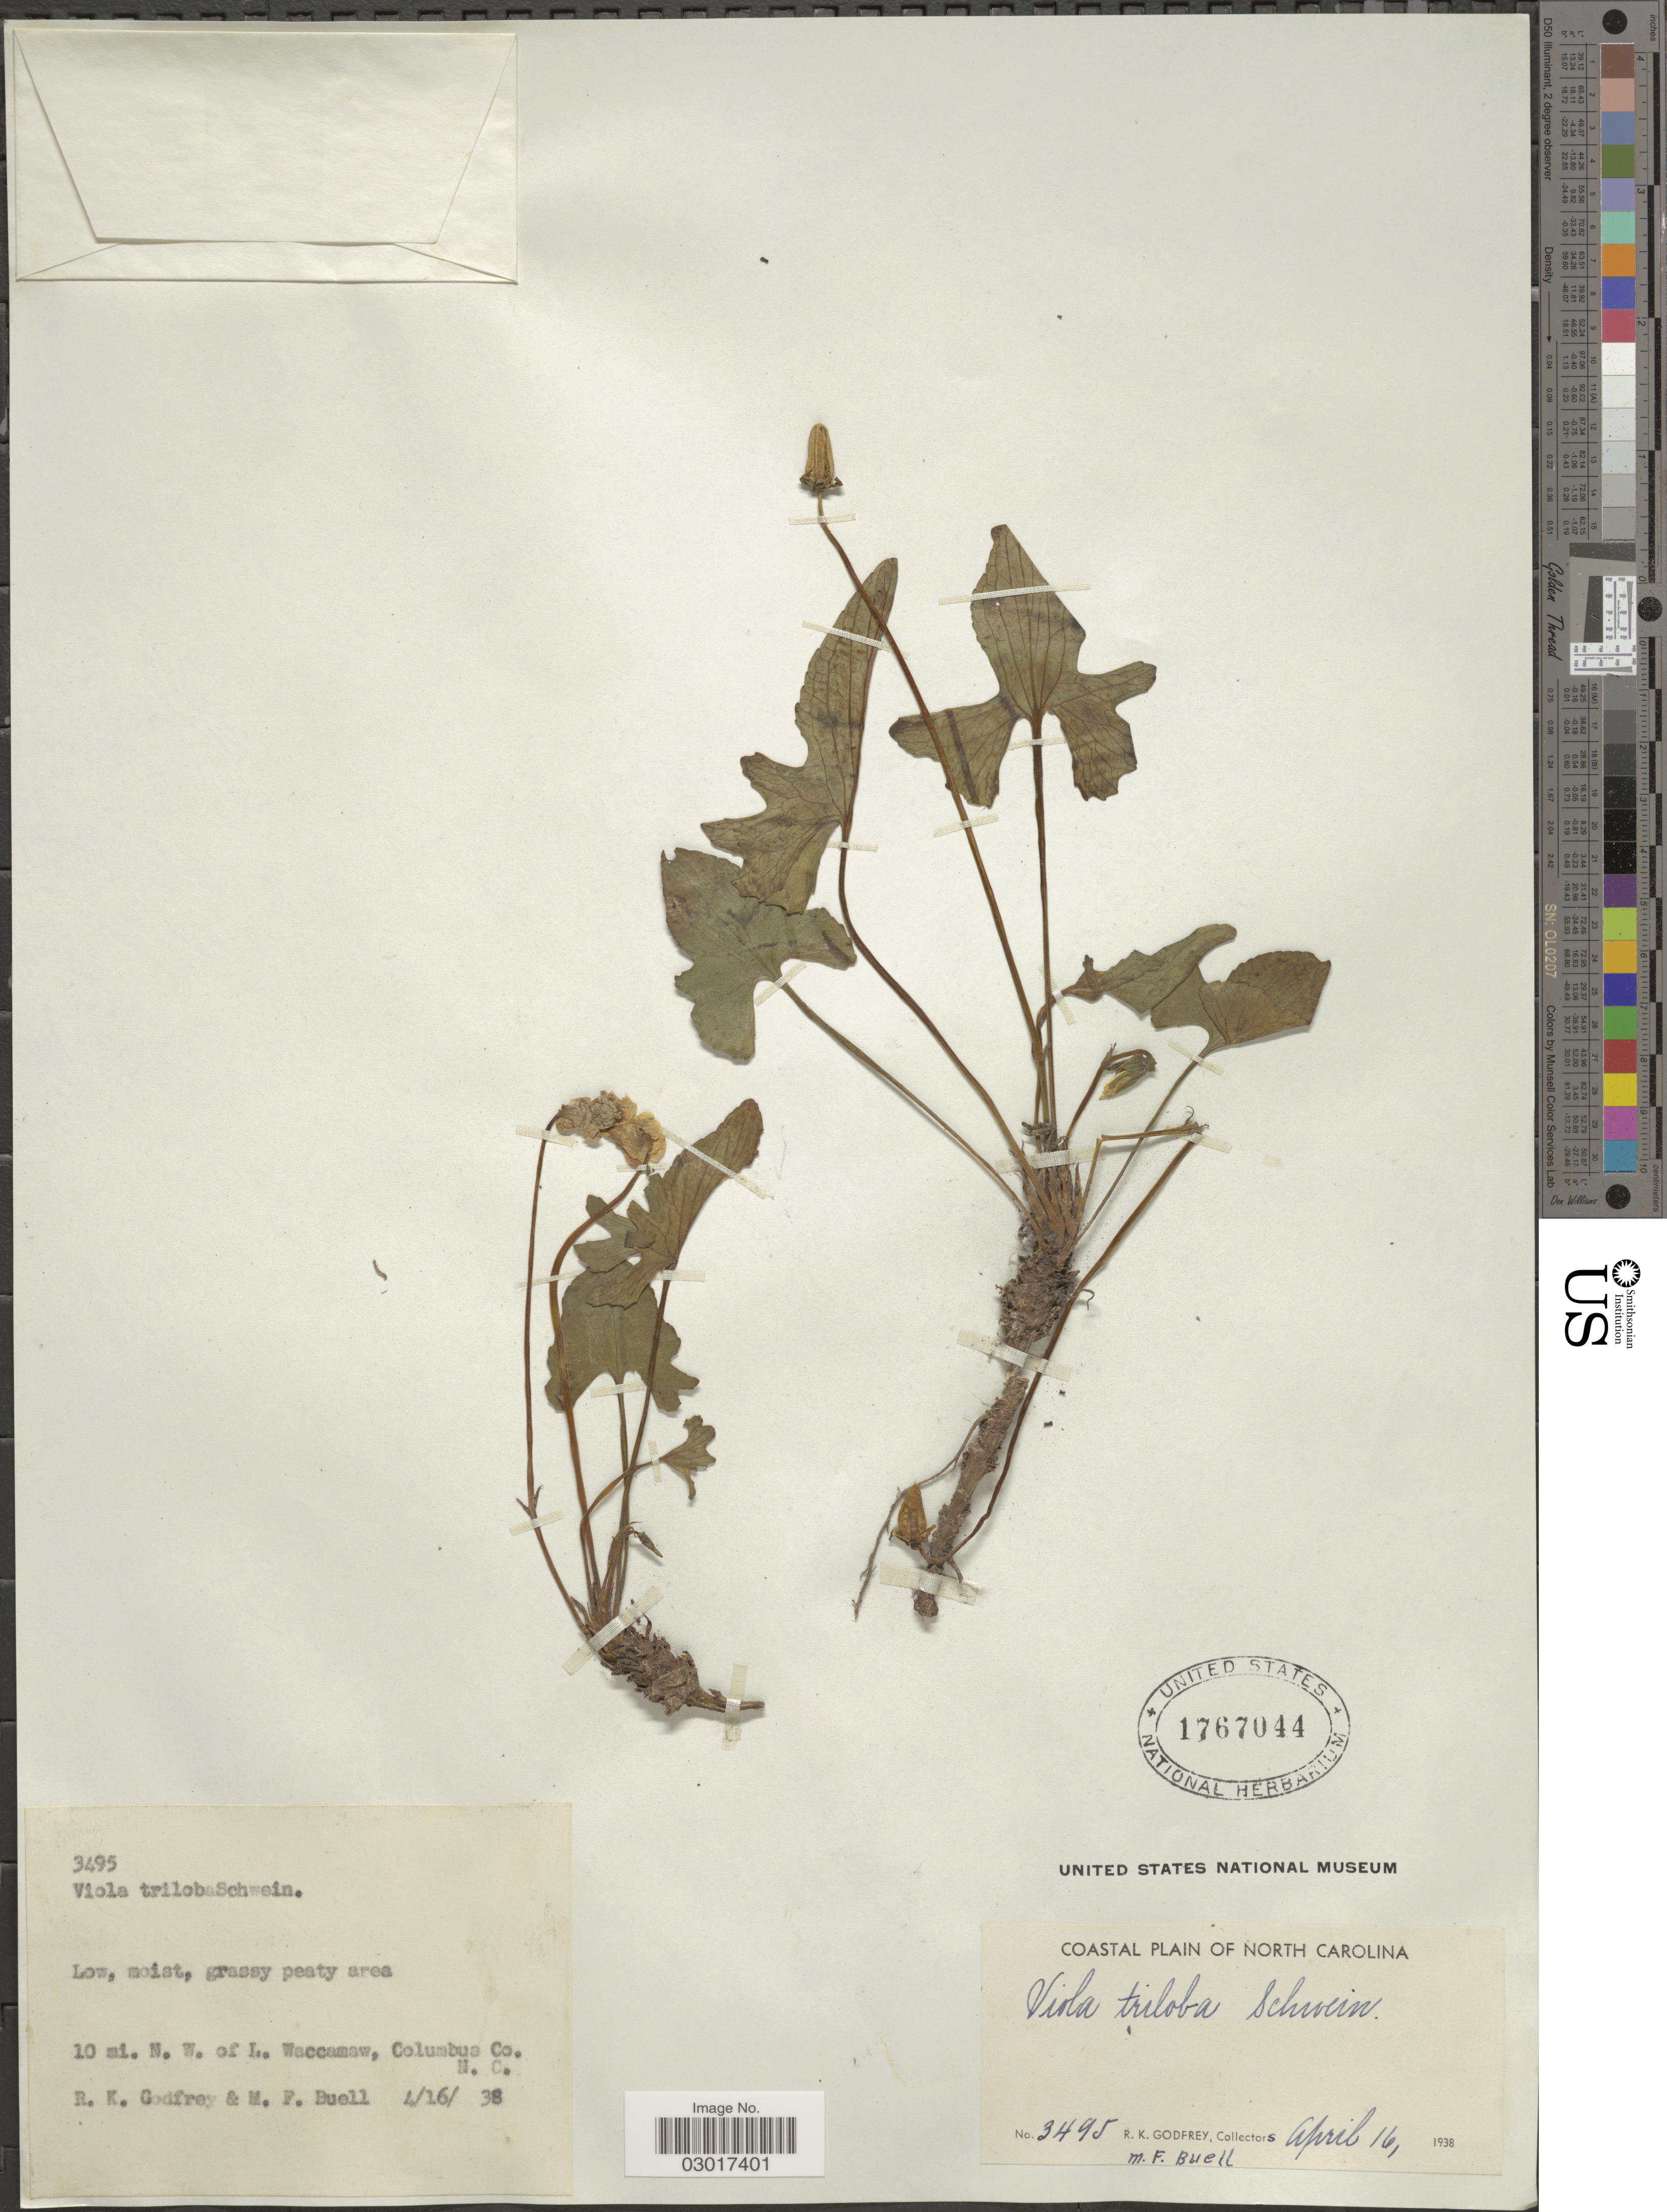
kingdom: Plantae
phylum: Tracheophyta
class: Magnoliopsida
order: Malpighiales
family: Violaceae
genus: Viola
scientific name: Viola triloba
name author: Schwein.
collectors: R. K. Godfrey & M. Buell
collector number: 3495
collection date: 1938-04-16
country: United States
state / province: North Carolina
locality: Coastal Plain of North Carolina, 10 mi. N.W. of L. Waccamaw, Columbus Co.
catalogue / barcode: US 1767044